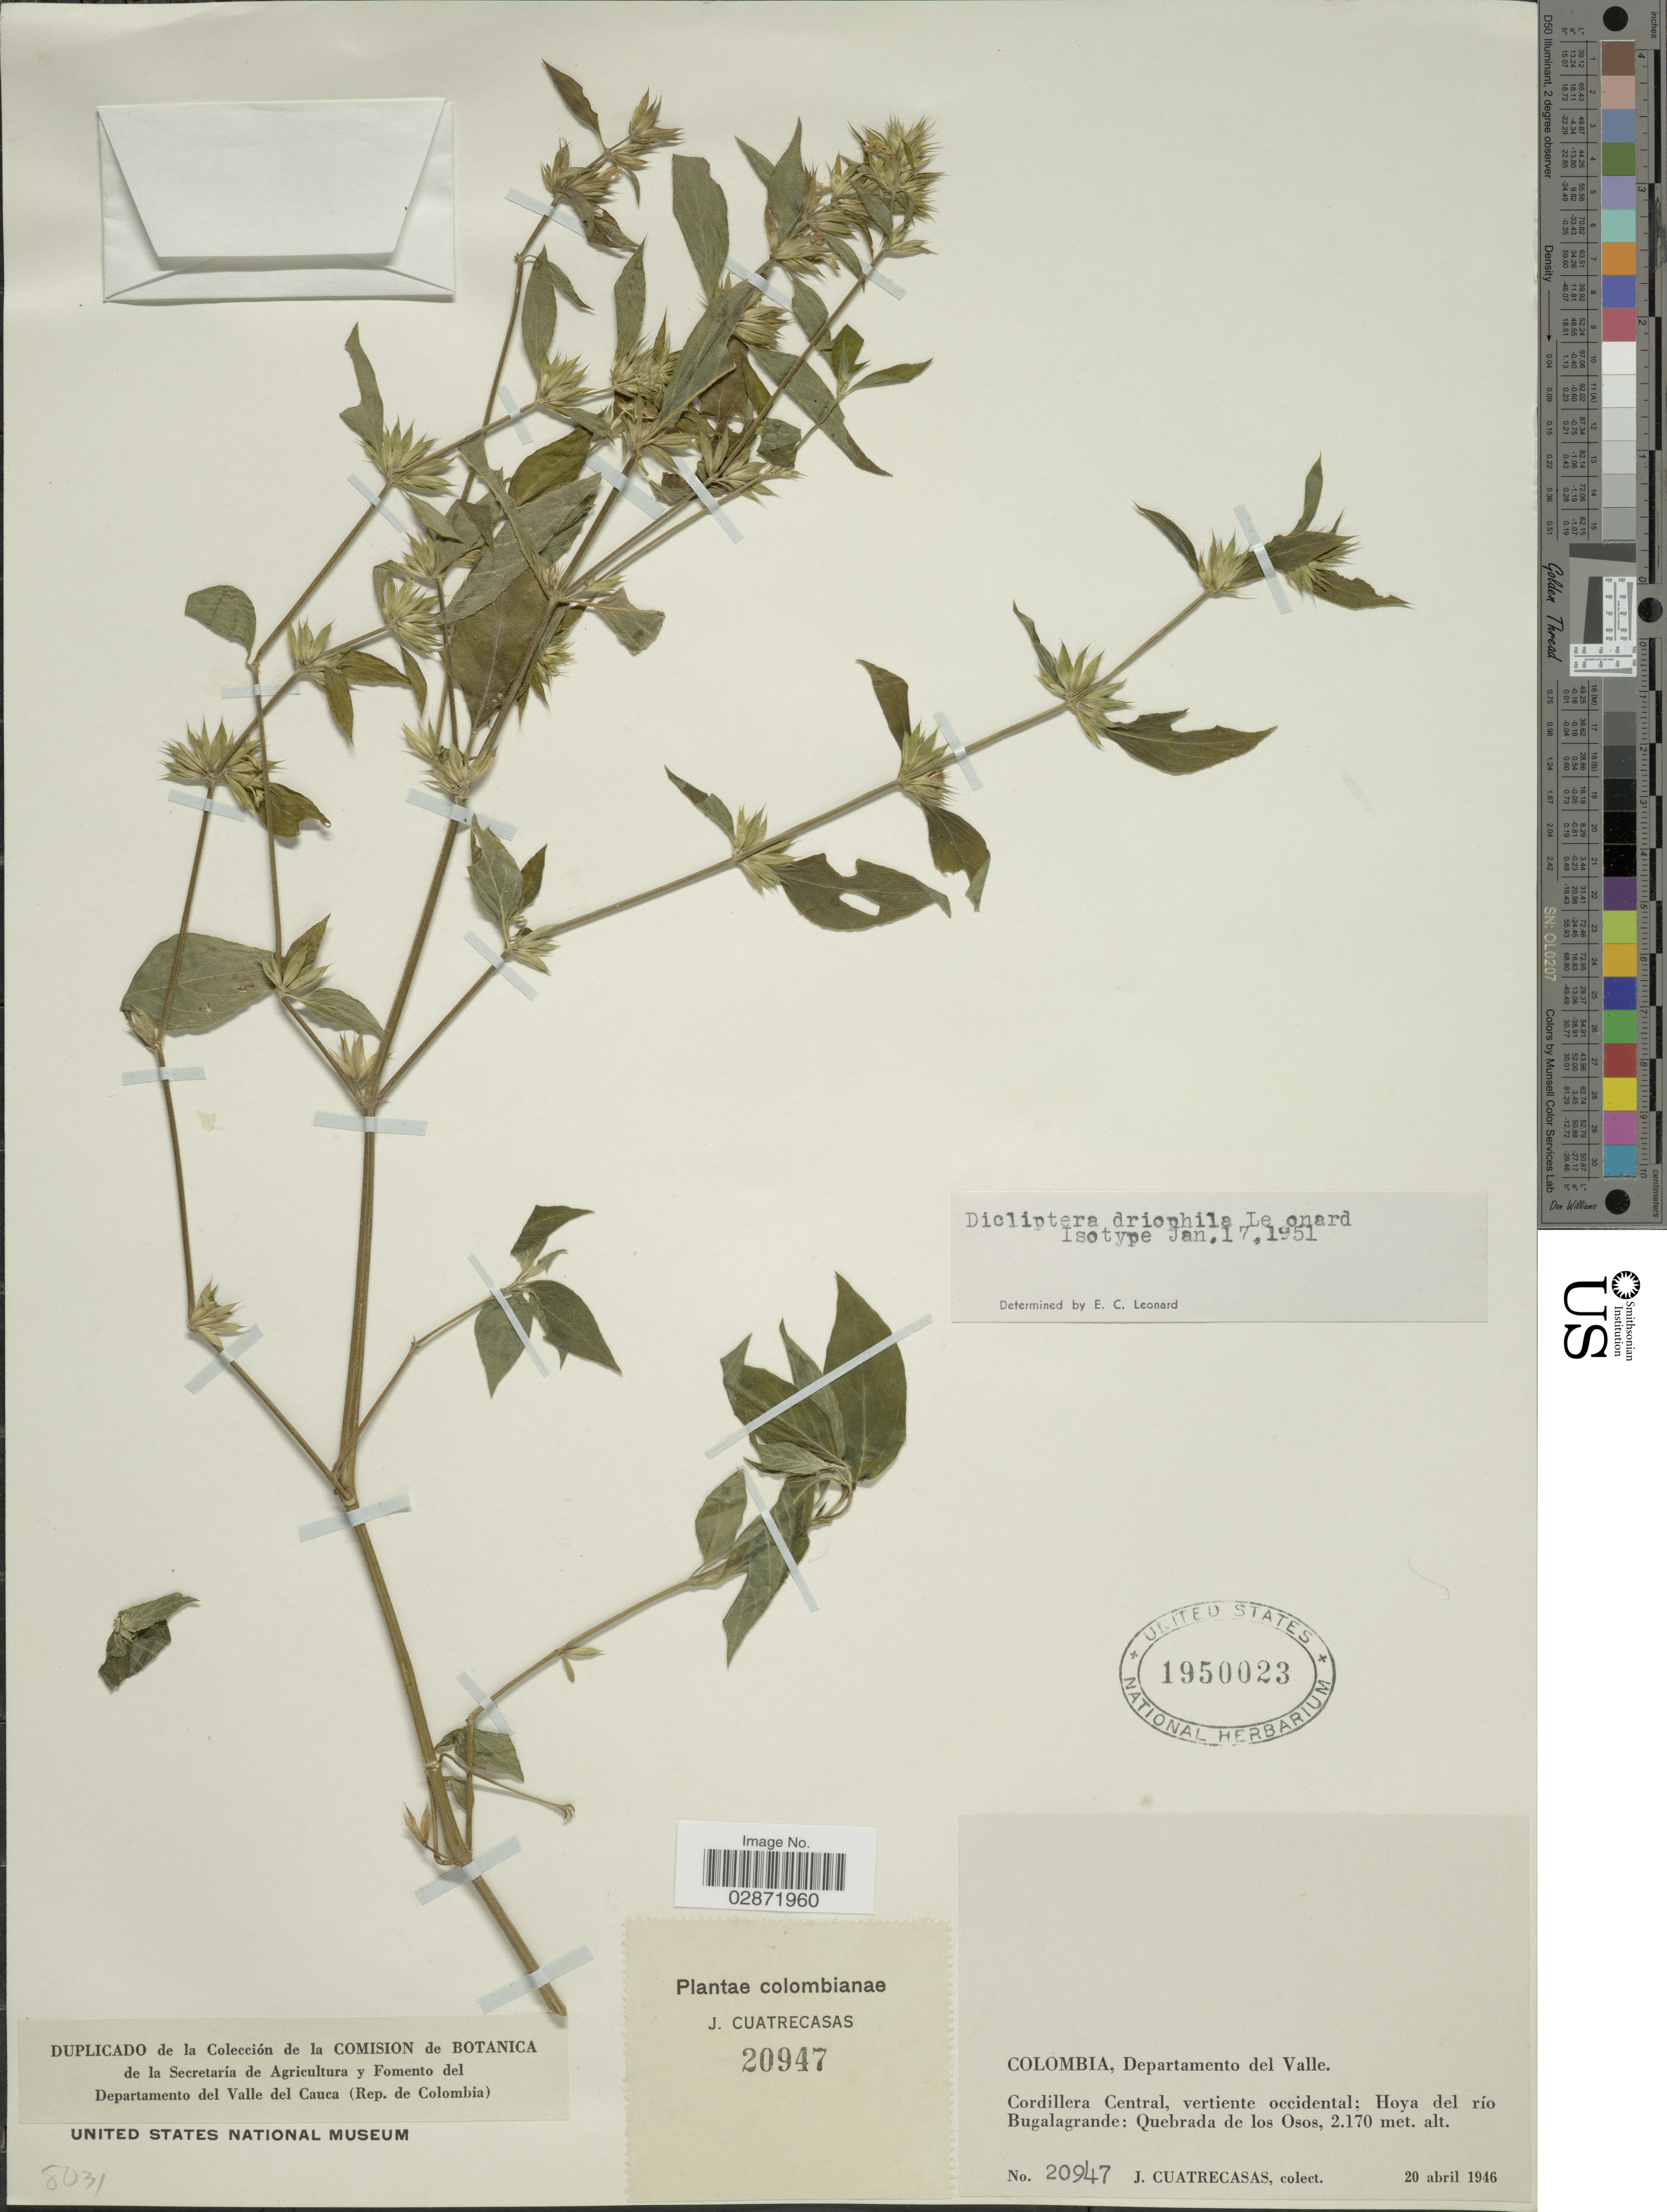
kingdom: Plantae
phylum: Tracheophyta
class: Magnoliopsida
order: Lamiales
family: Acanthaceae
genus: Dicliptera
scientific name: Dicliptera driophila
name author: Leonard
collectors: J. Cuatrecasas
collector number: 20947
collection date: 1946-04-20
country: Colombia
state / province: Valle del Cauca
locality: Departamento del Valle. Cordillera Central, vertiente occidental; Hoya del río Bugalagrande: Quebrada de los Osos.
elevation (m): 2170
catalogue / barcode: US 1950023